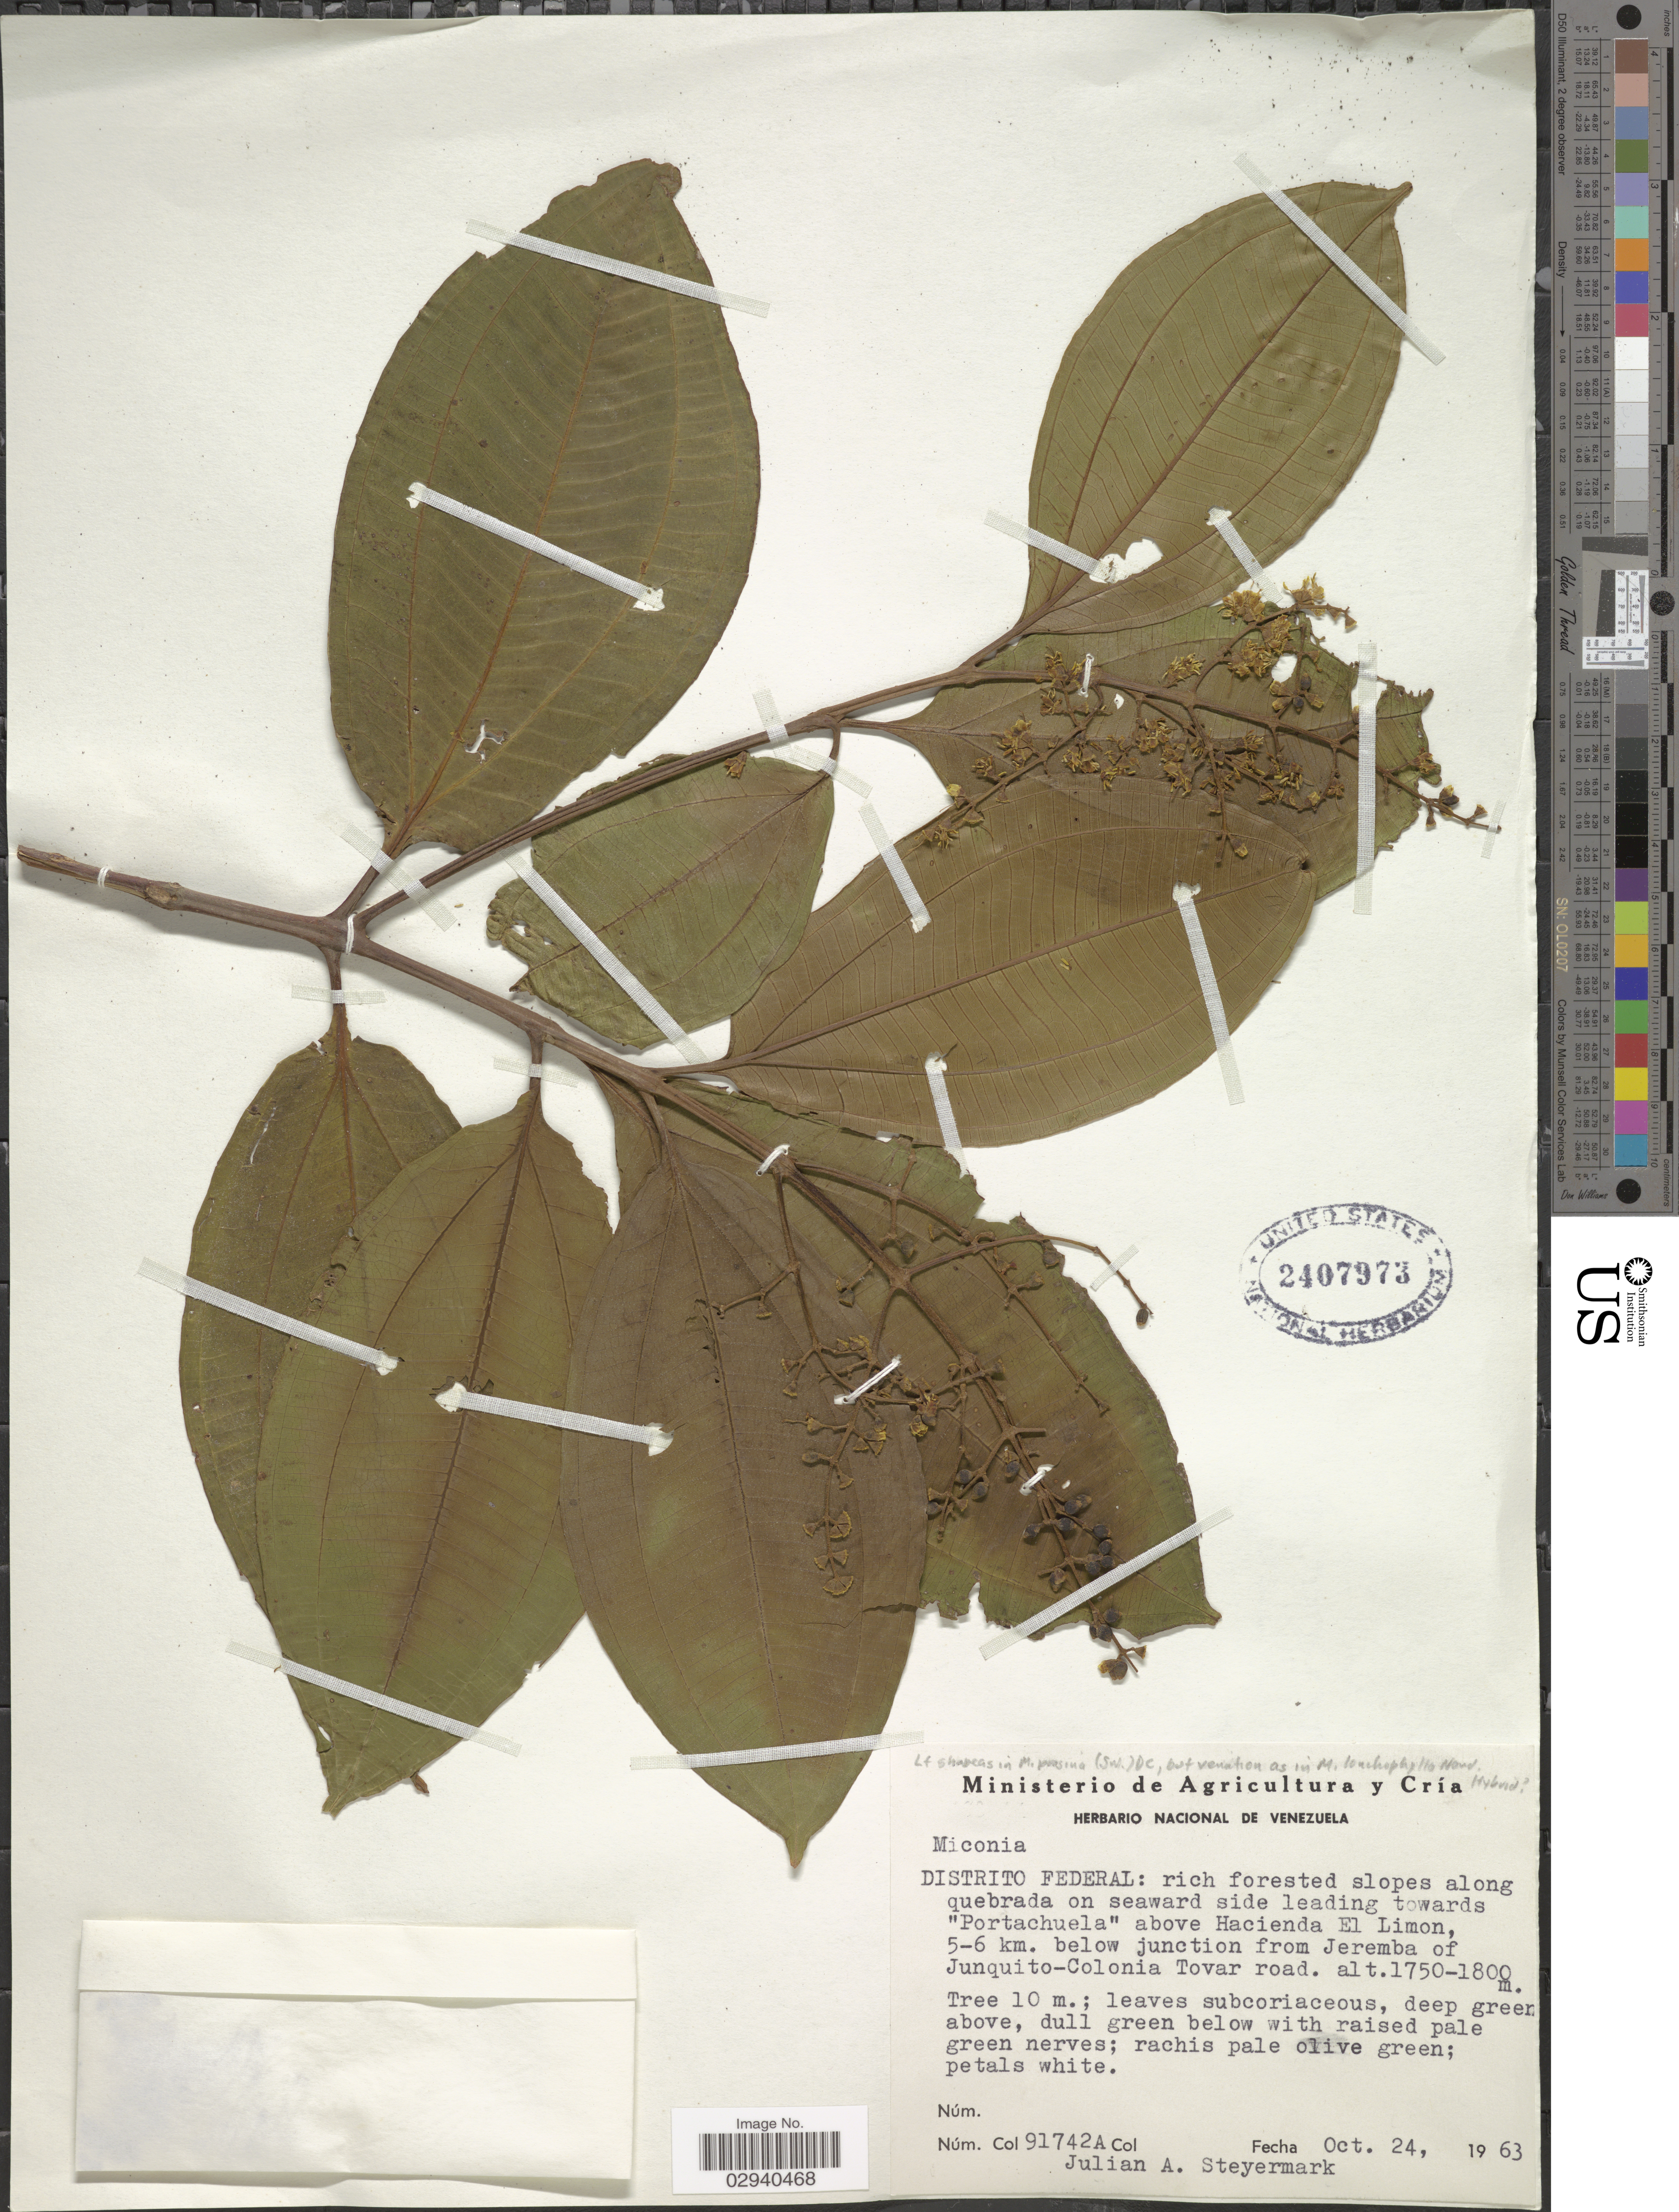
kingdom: Plantae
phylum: Tracheophyta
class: Magnoliopsida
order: Myrtales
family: Melastomataceae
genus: Miconia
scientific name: Miconia lonchophylla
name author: Naudin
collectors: J. Steyermark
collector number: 91742A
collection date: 1963-10-24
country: Venezuela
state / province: Distrito Federal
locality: Distrito Federal: rich forested slopes along quebrada on seaward side leading towards "Portachuela" above Hacienda El Limon, 5-6 km. below junction from Jermba of Junquito-Colonia Tovar road.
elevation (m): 1750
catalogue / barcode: US 2407973